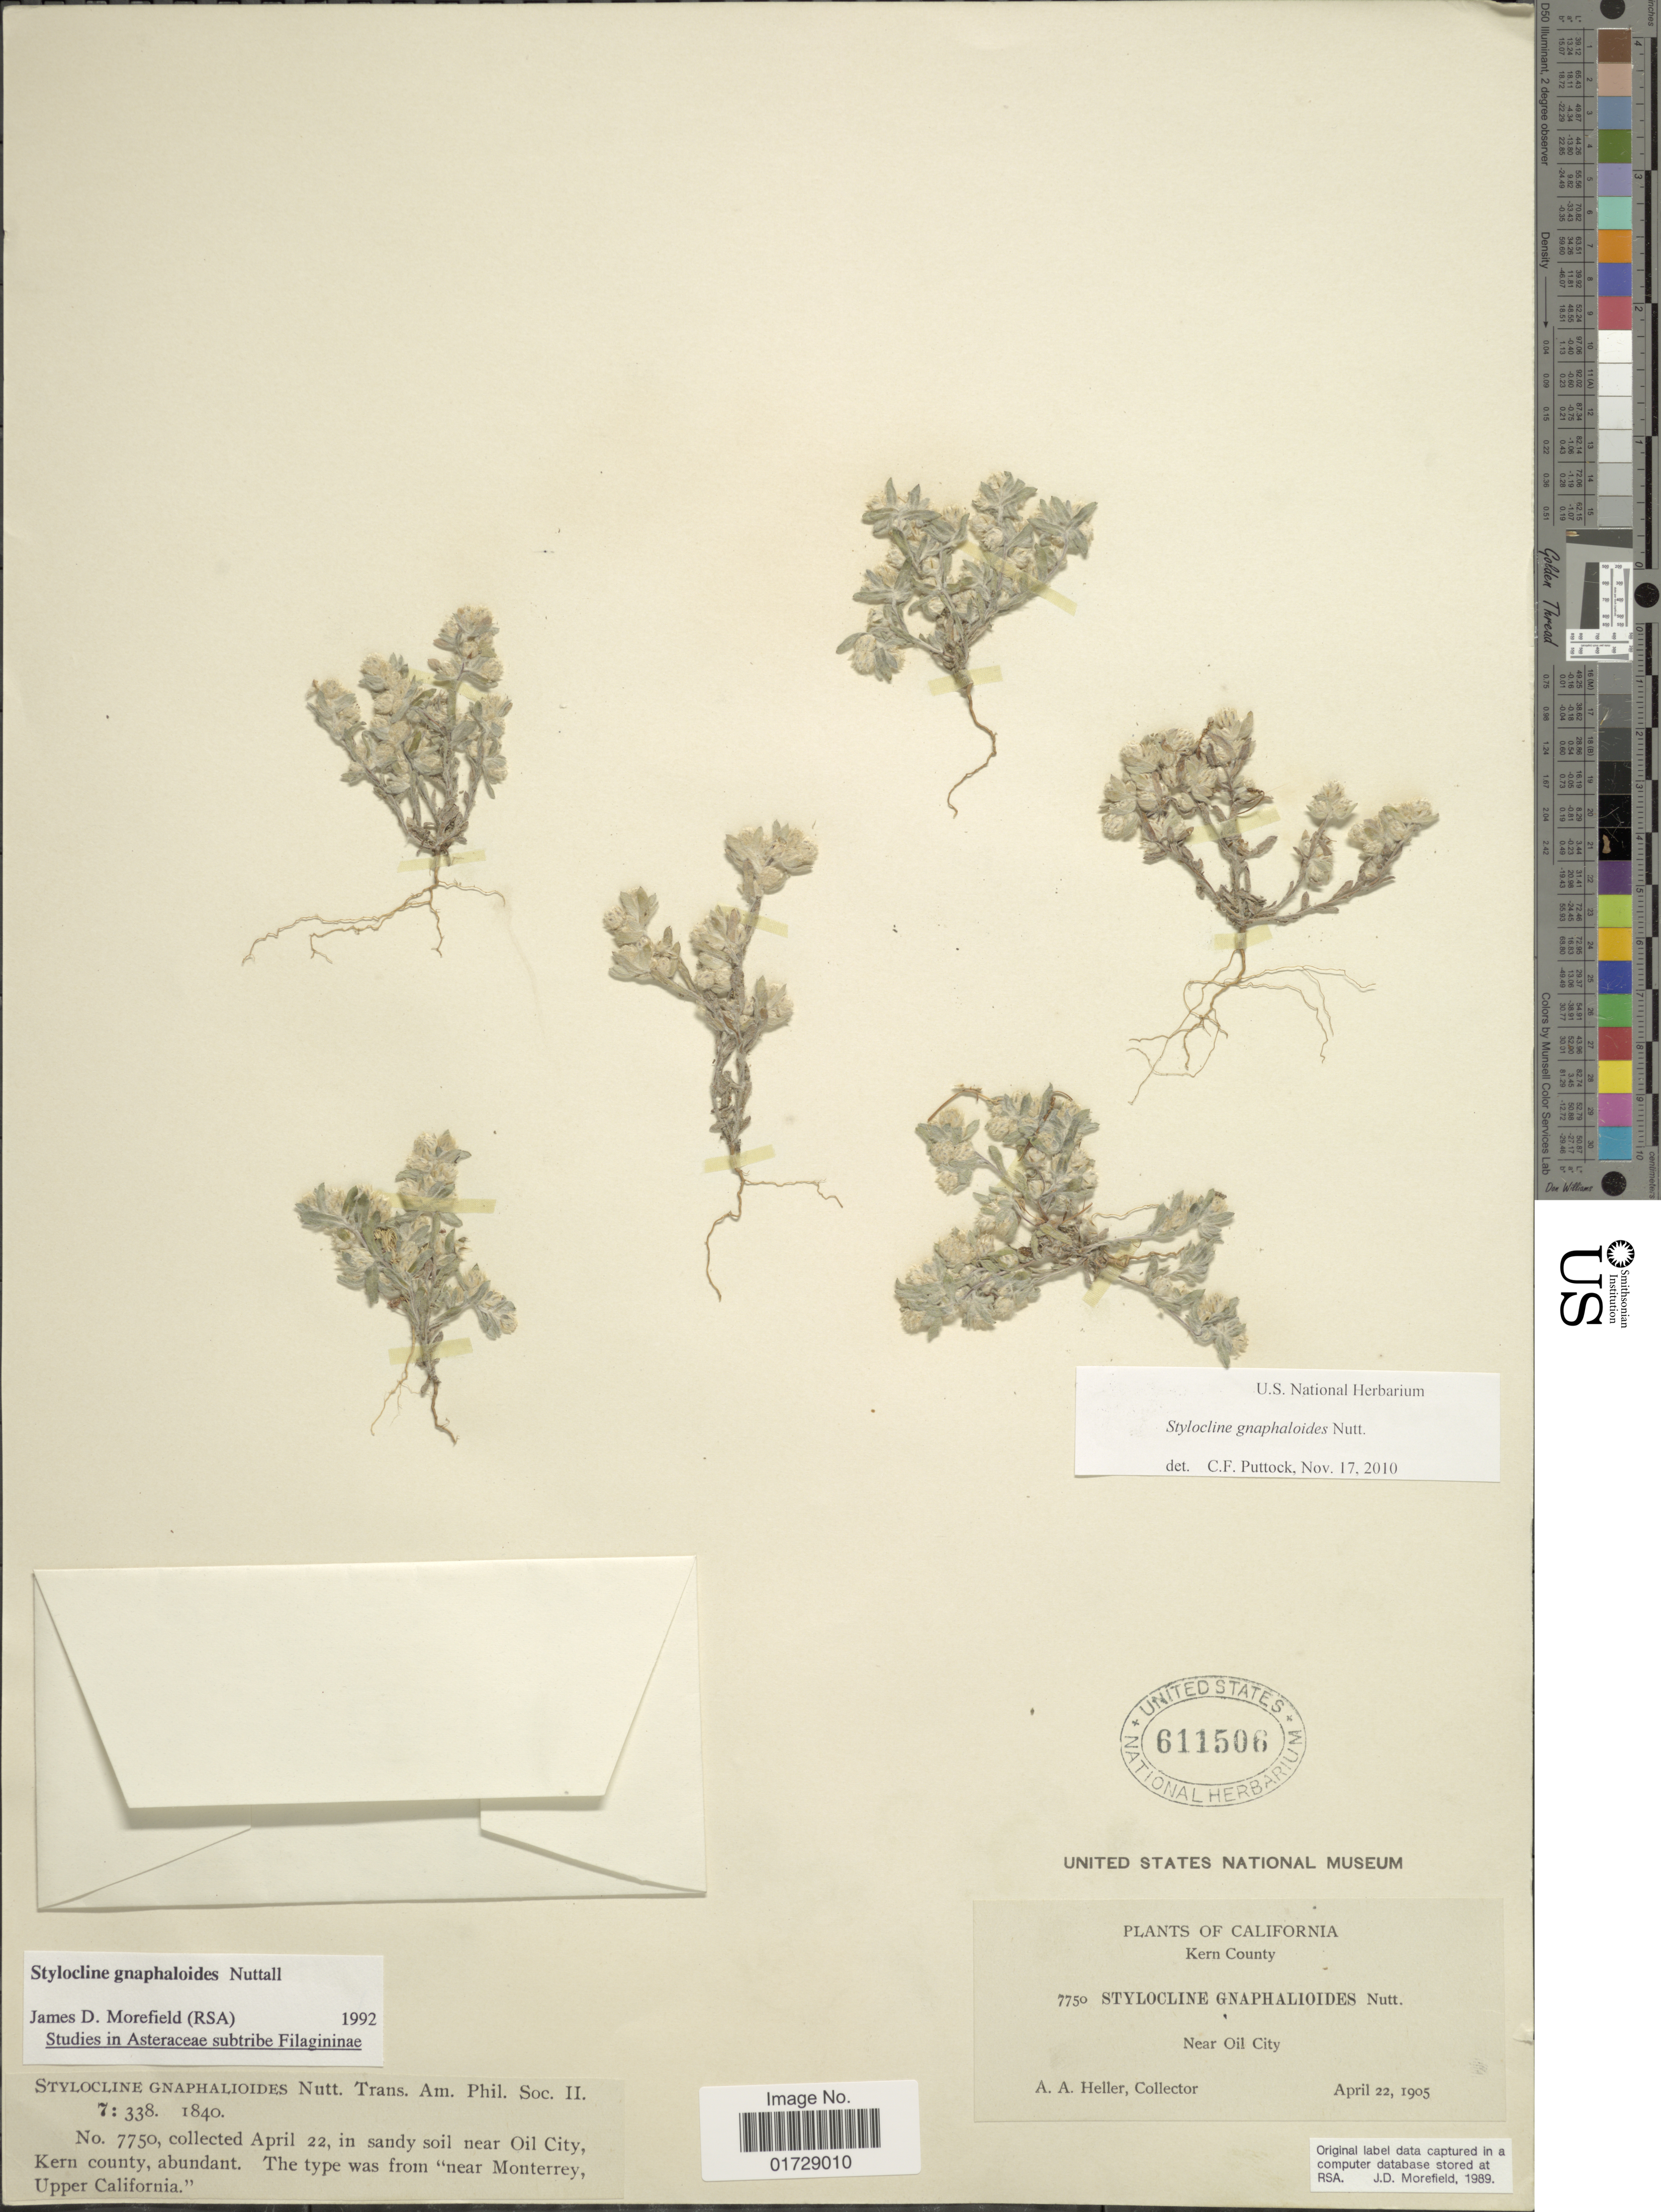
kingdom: Plantae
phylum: Tracheophyta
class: Magnoliopsida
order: Asterales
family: Asteraceae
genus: Stylocline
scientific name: Stylocline gnaphalioides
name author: Nutt.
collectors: A. A. Heller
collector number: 7750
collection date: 1905-04-22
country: United States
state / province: California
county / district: Kern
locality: Kern County, near Oil City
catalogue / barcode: US 611506